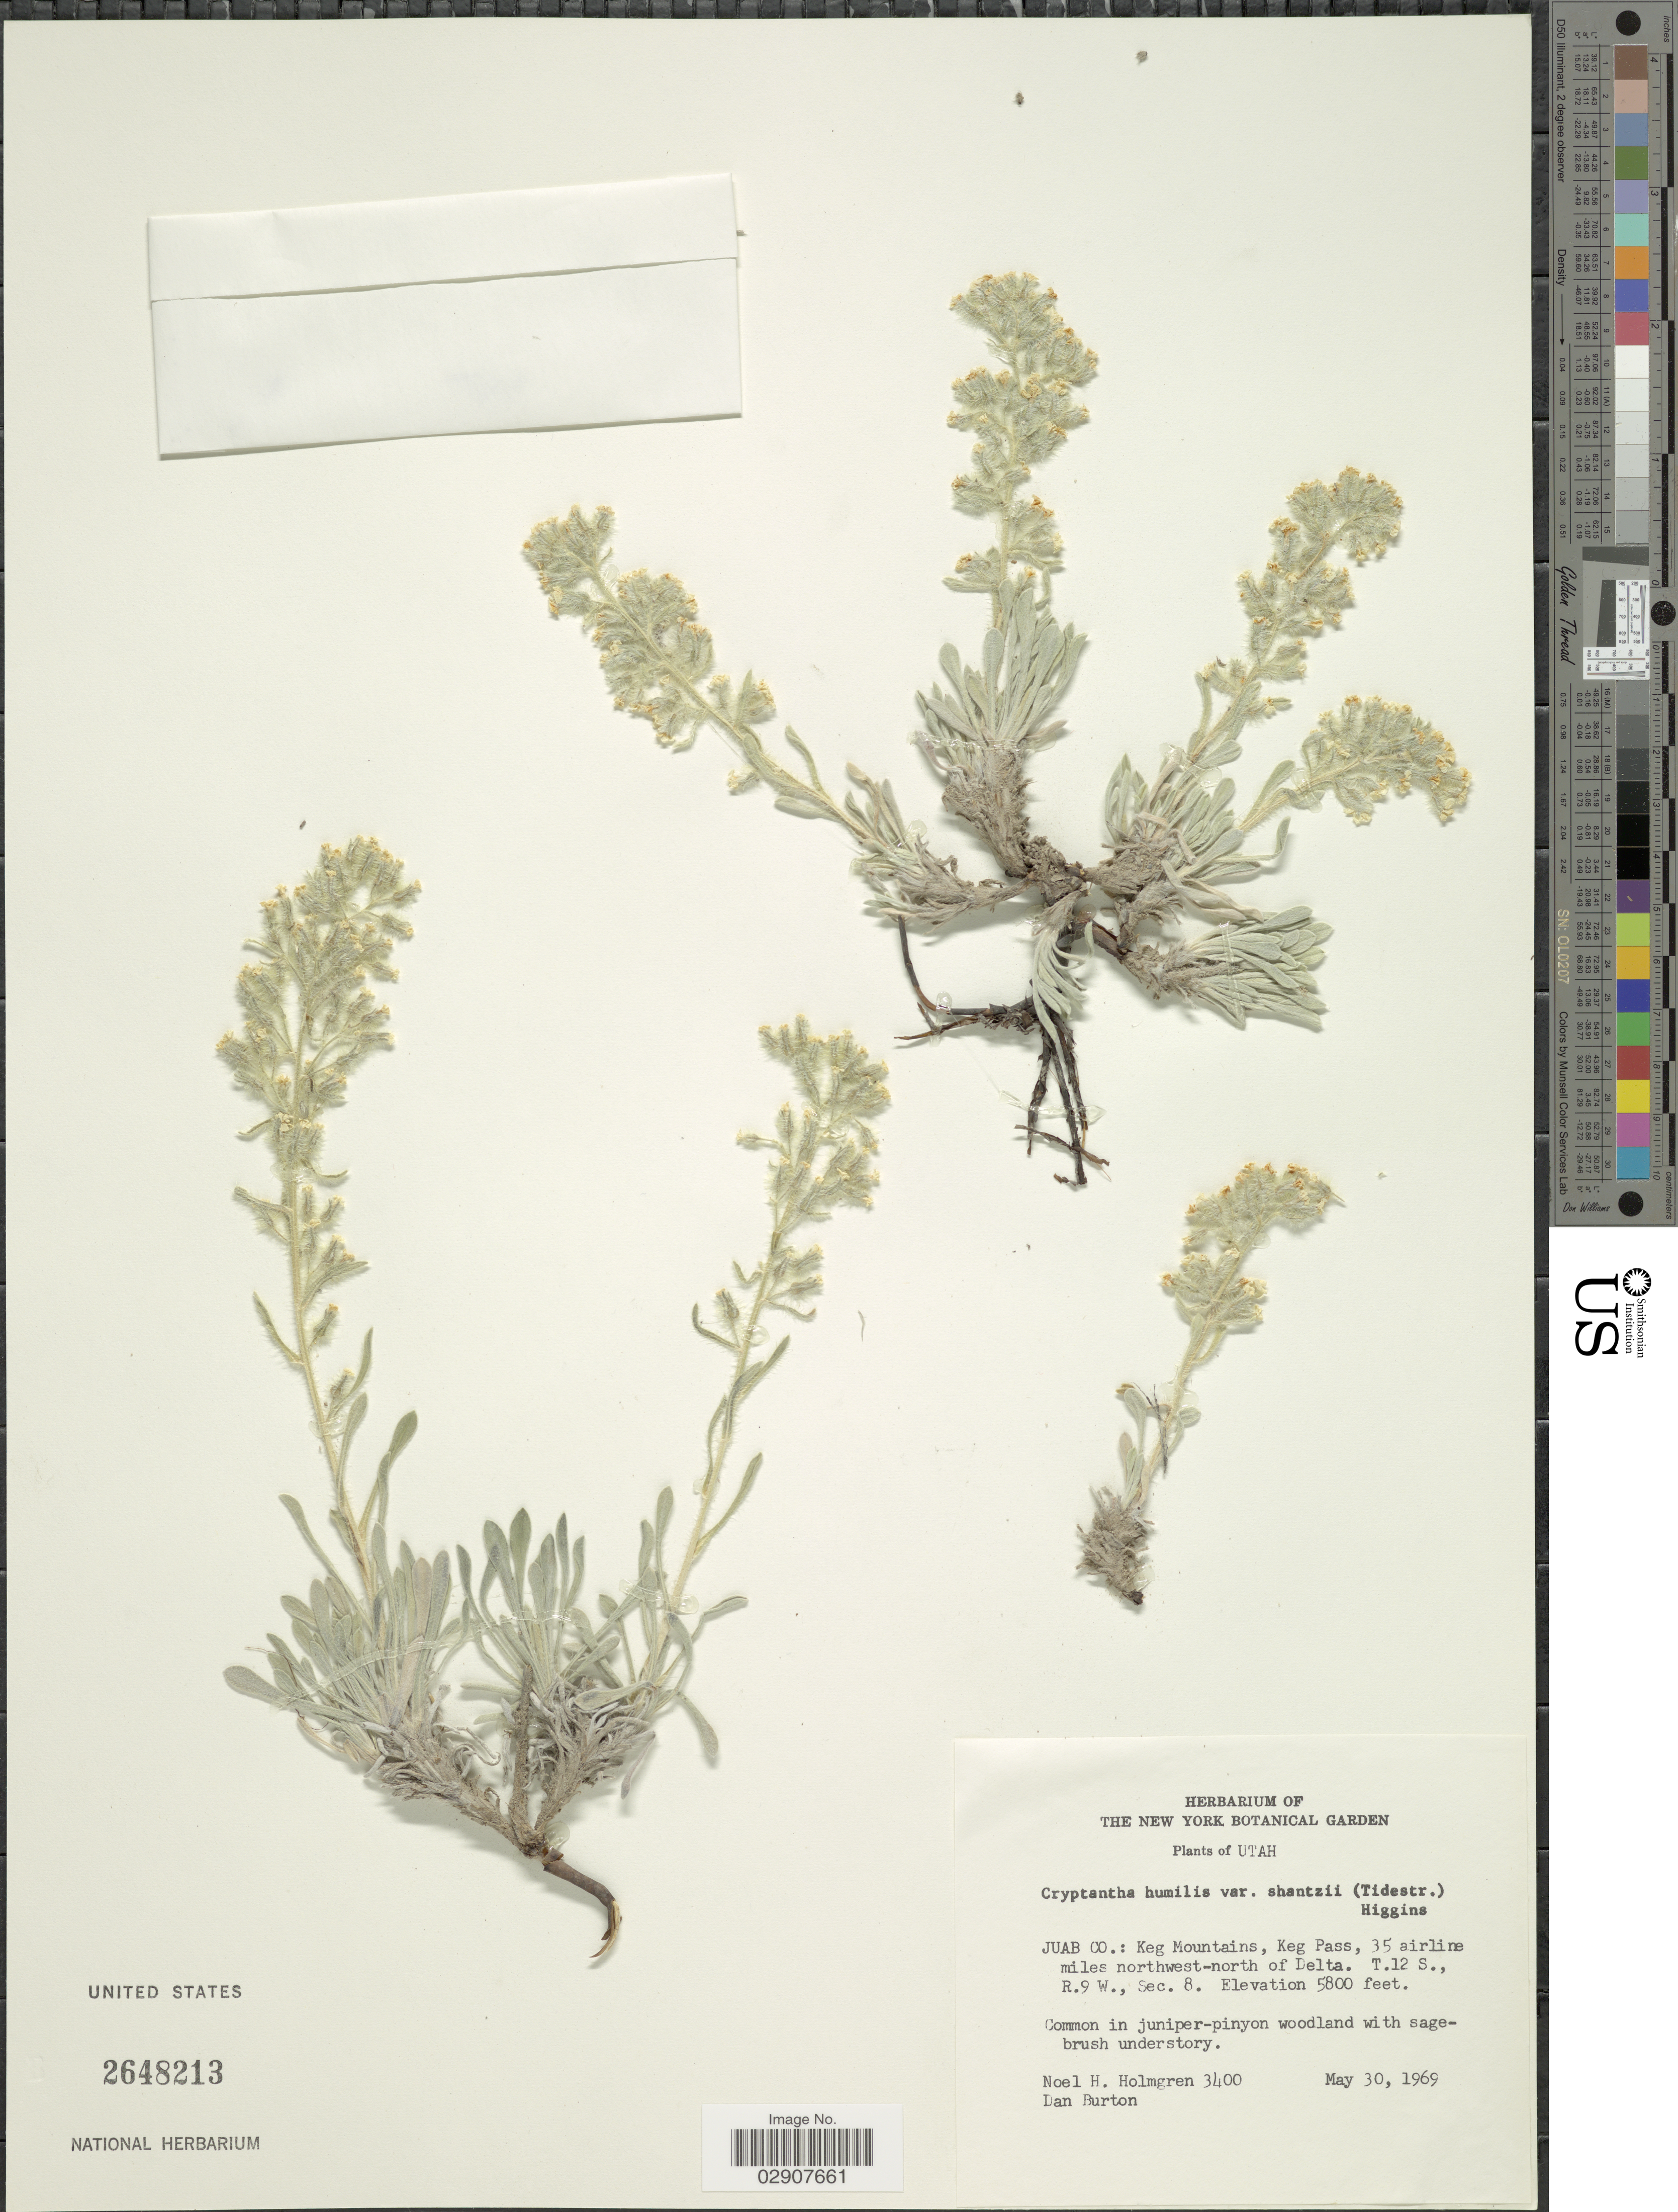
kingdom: Plantae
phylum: Tracheophyta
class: Magnoliopsida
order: Boraginales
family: Boraginaceae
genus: Cryptantha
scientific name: Cryptantha humilis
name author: (Greene) Payson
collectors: N. H. Holmgren & D. Burton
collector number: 3400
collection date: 1969-05-30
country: United States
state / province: Utah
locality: Juab Co.: Keg Mountans, Keg Pass, 35 airline miles northwest-north of Delta. T.12S., R.9W., Sec.8.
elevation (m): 1768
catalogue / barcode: US 2648213